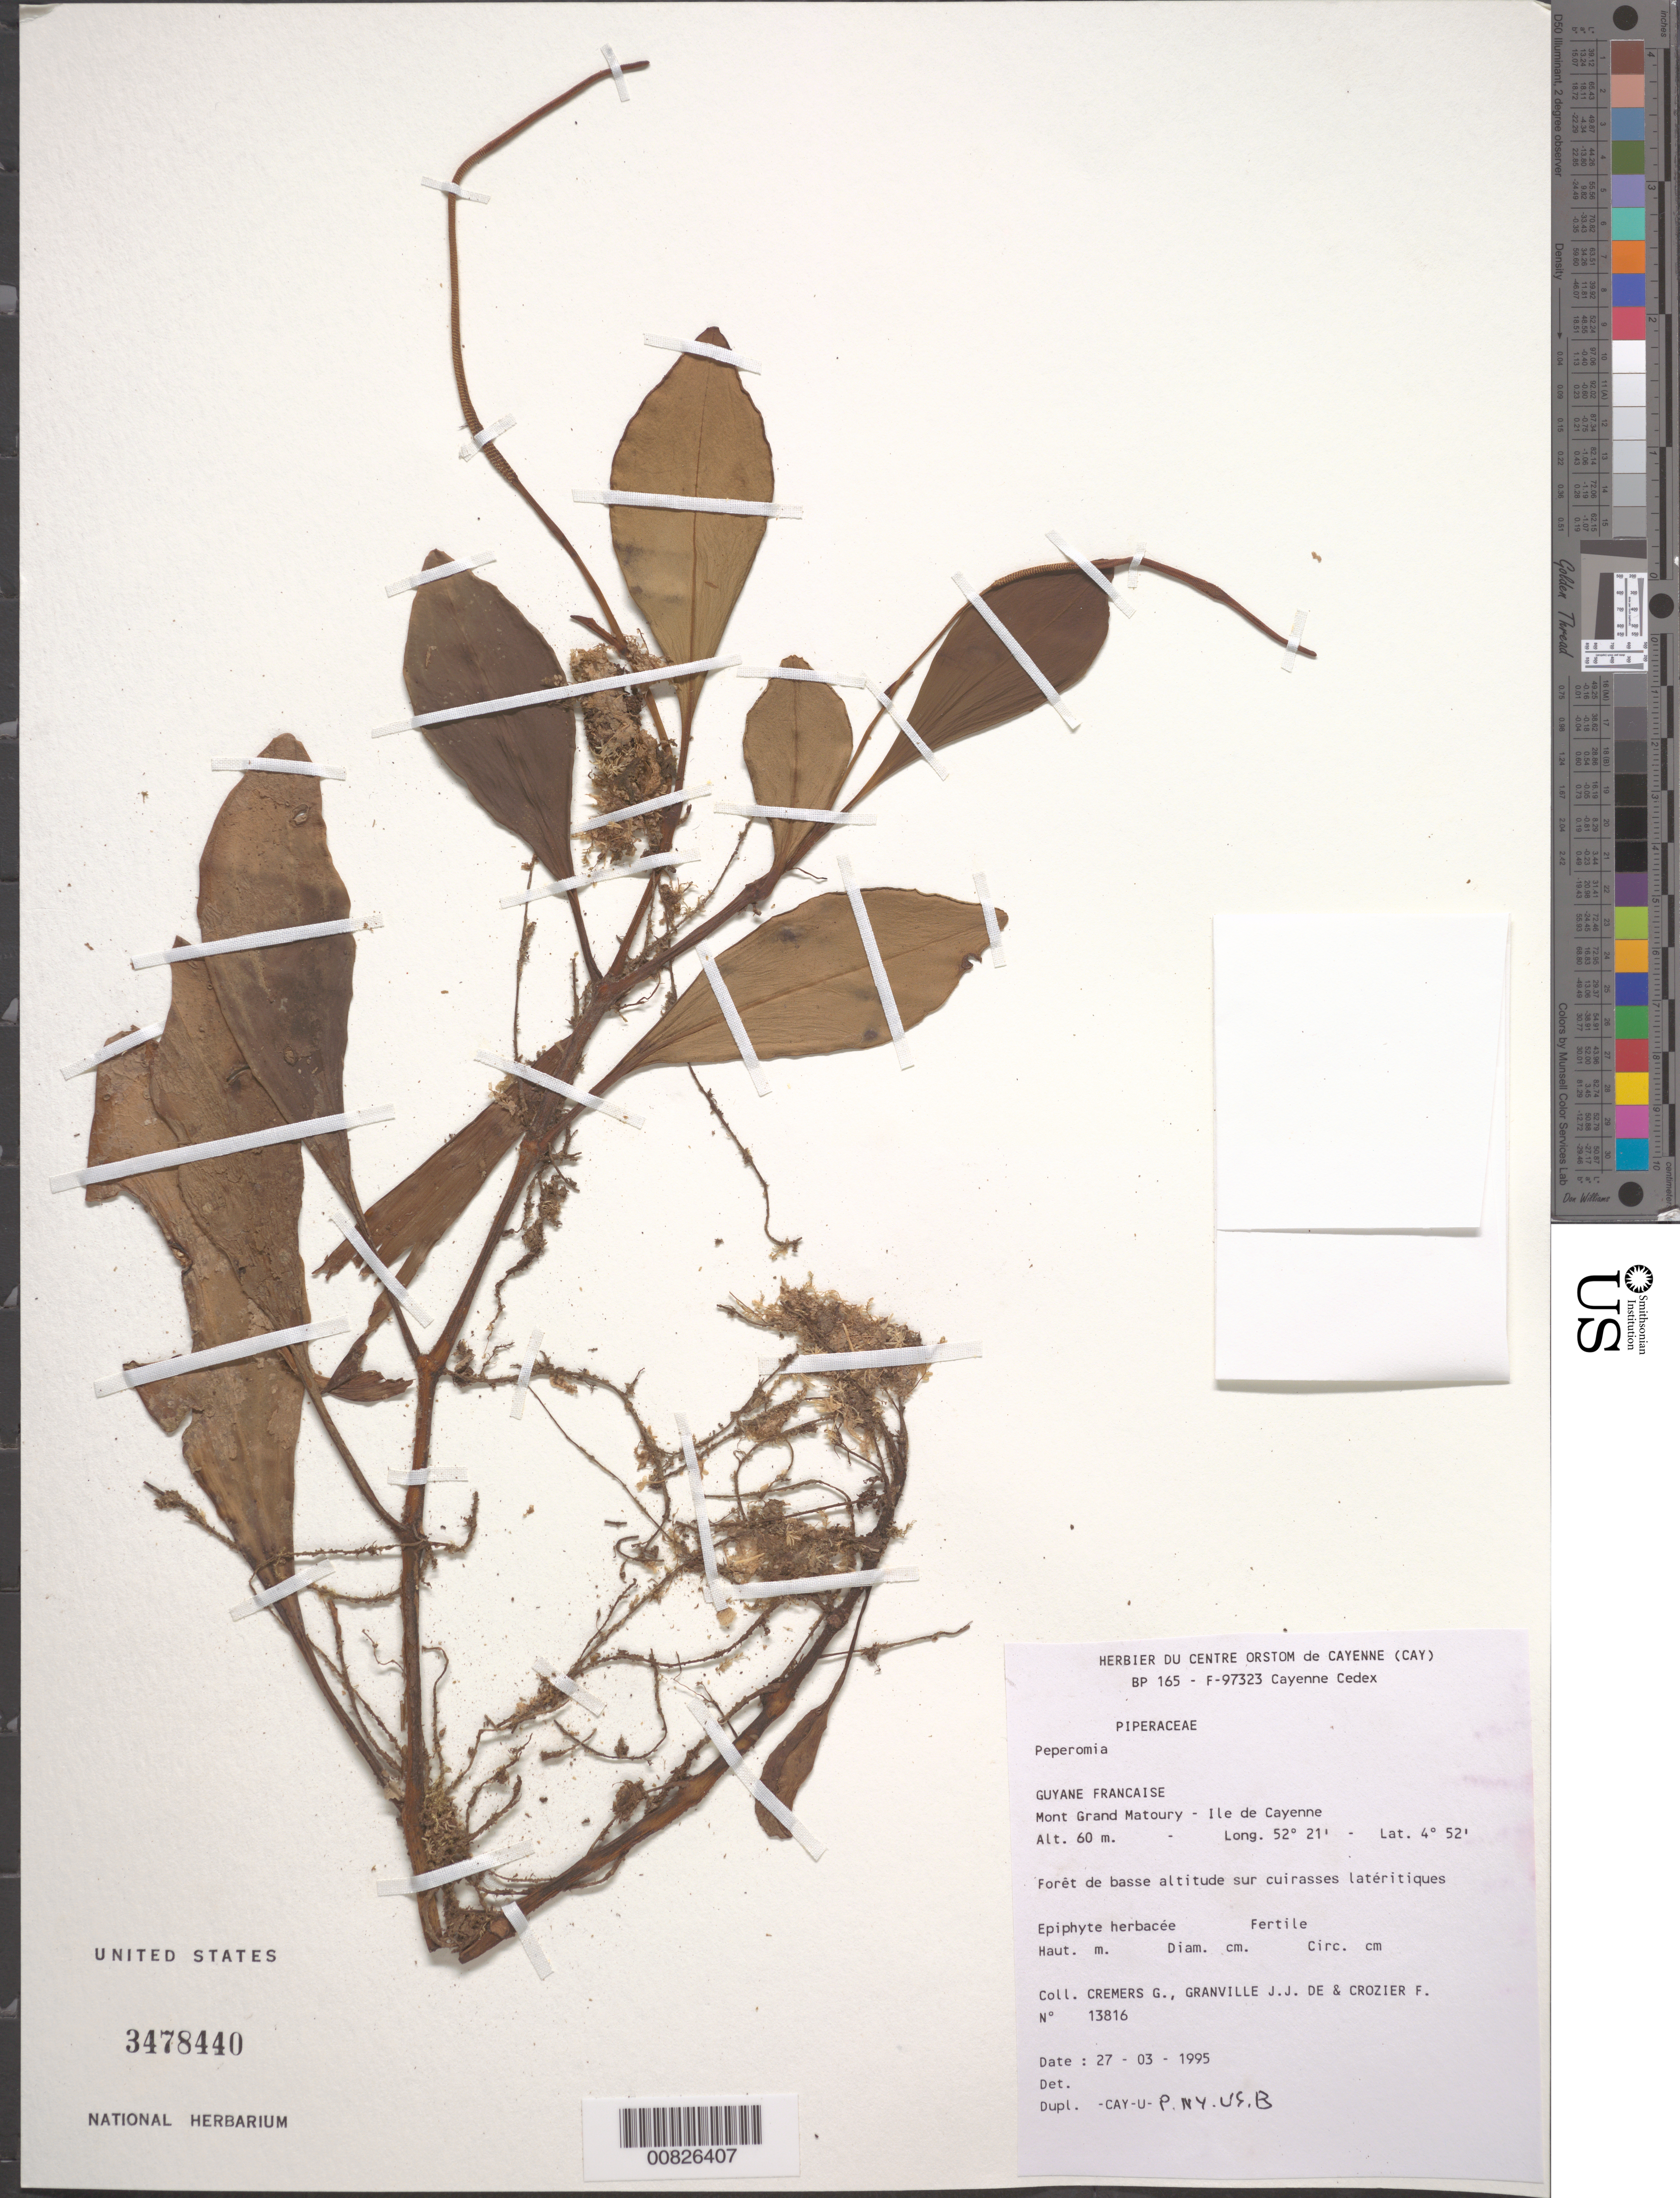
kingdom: Plantae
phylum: Tracheophyta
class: Magnoliopsida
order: Piperales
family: Piperaceae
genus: Peperomia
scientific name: Peperomia sp.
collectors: G. Cremers, J.-J. de Granville & F. Crozier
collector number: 13816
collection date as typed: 27-Mar-93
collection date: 1993-03-27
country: French Guiana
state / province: Cayenne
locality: Mont Grand Matoury, Ile de Cayenne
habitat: Forêt de basse altitude sur cuirasses latéritiques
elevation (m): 60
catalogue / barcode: US 3478440